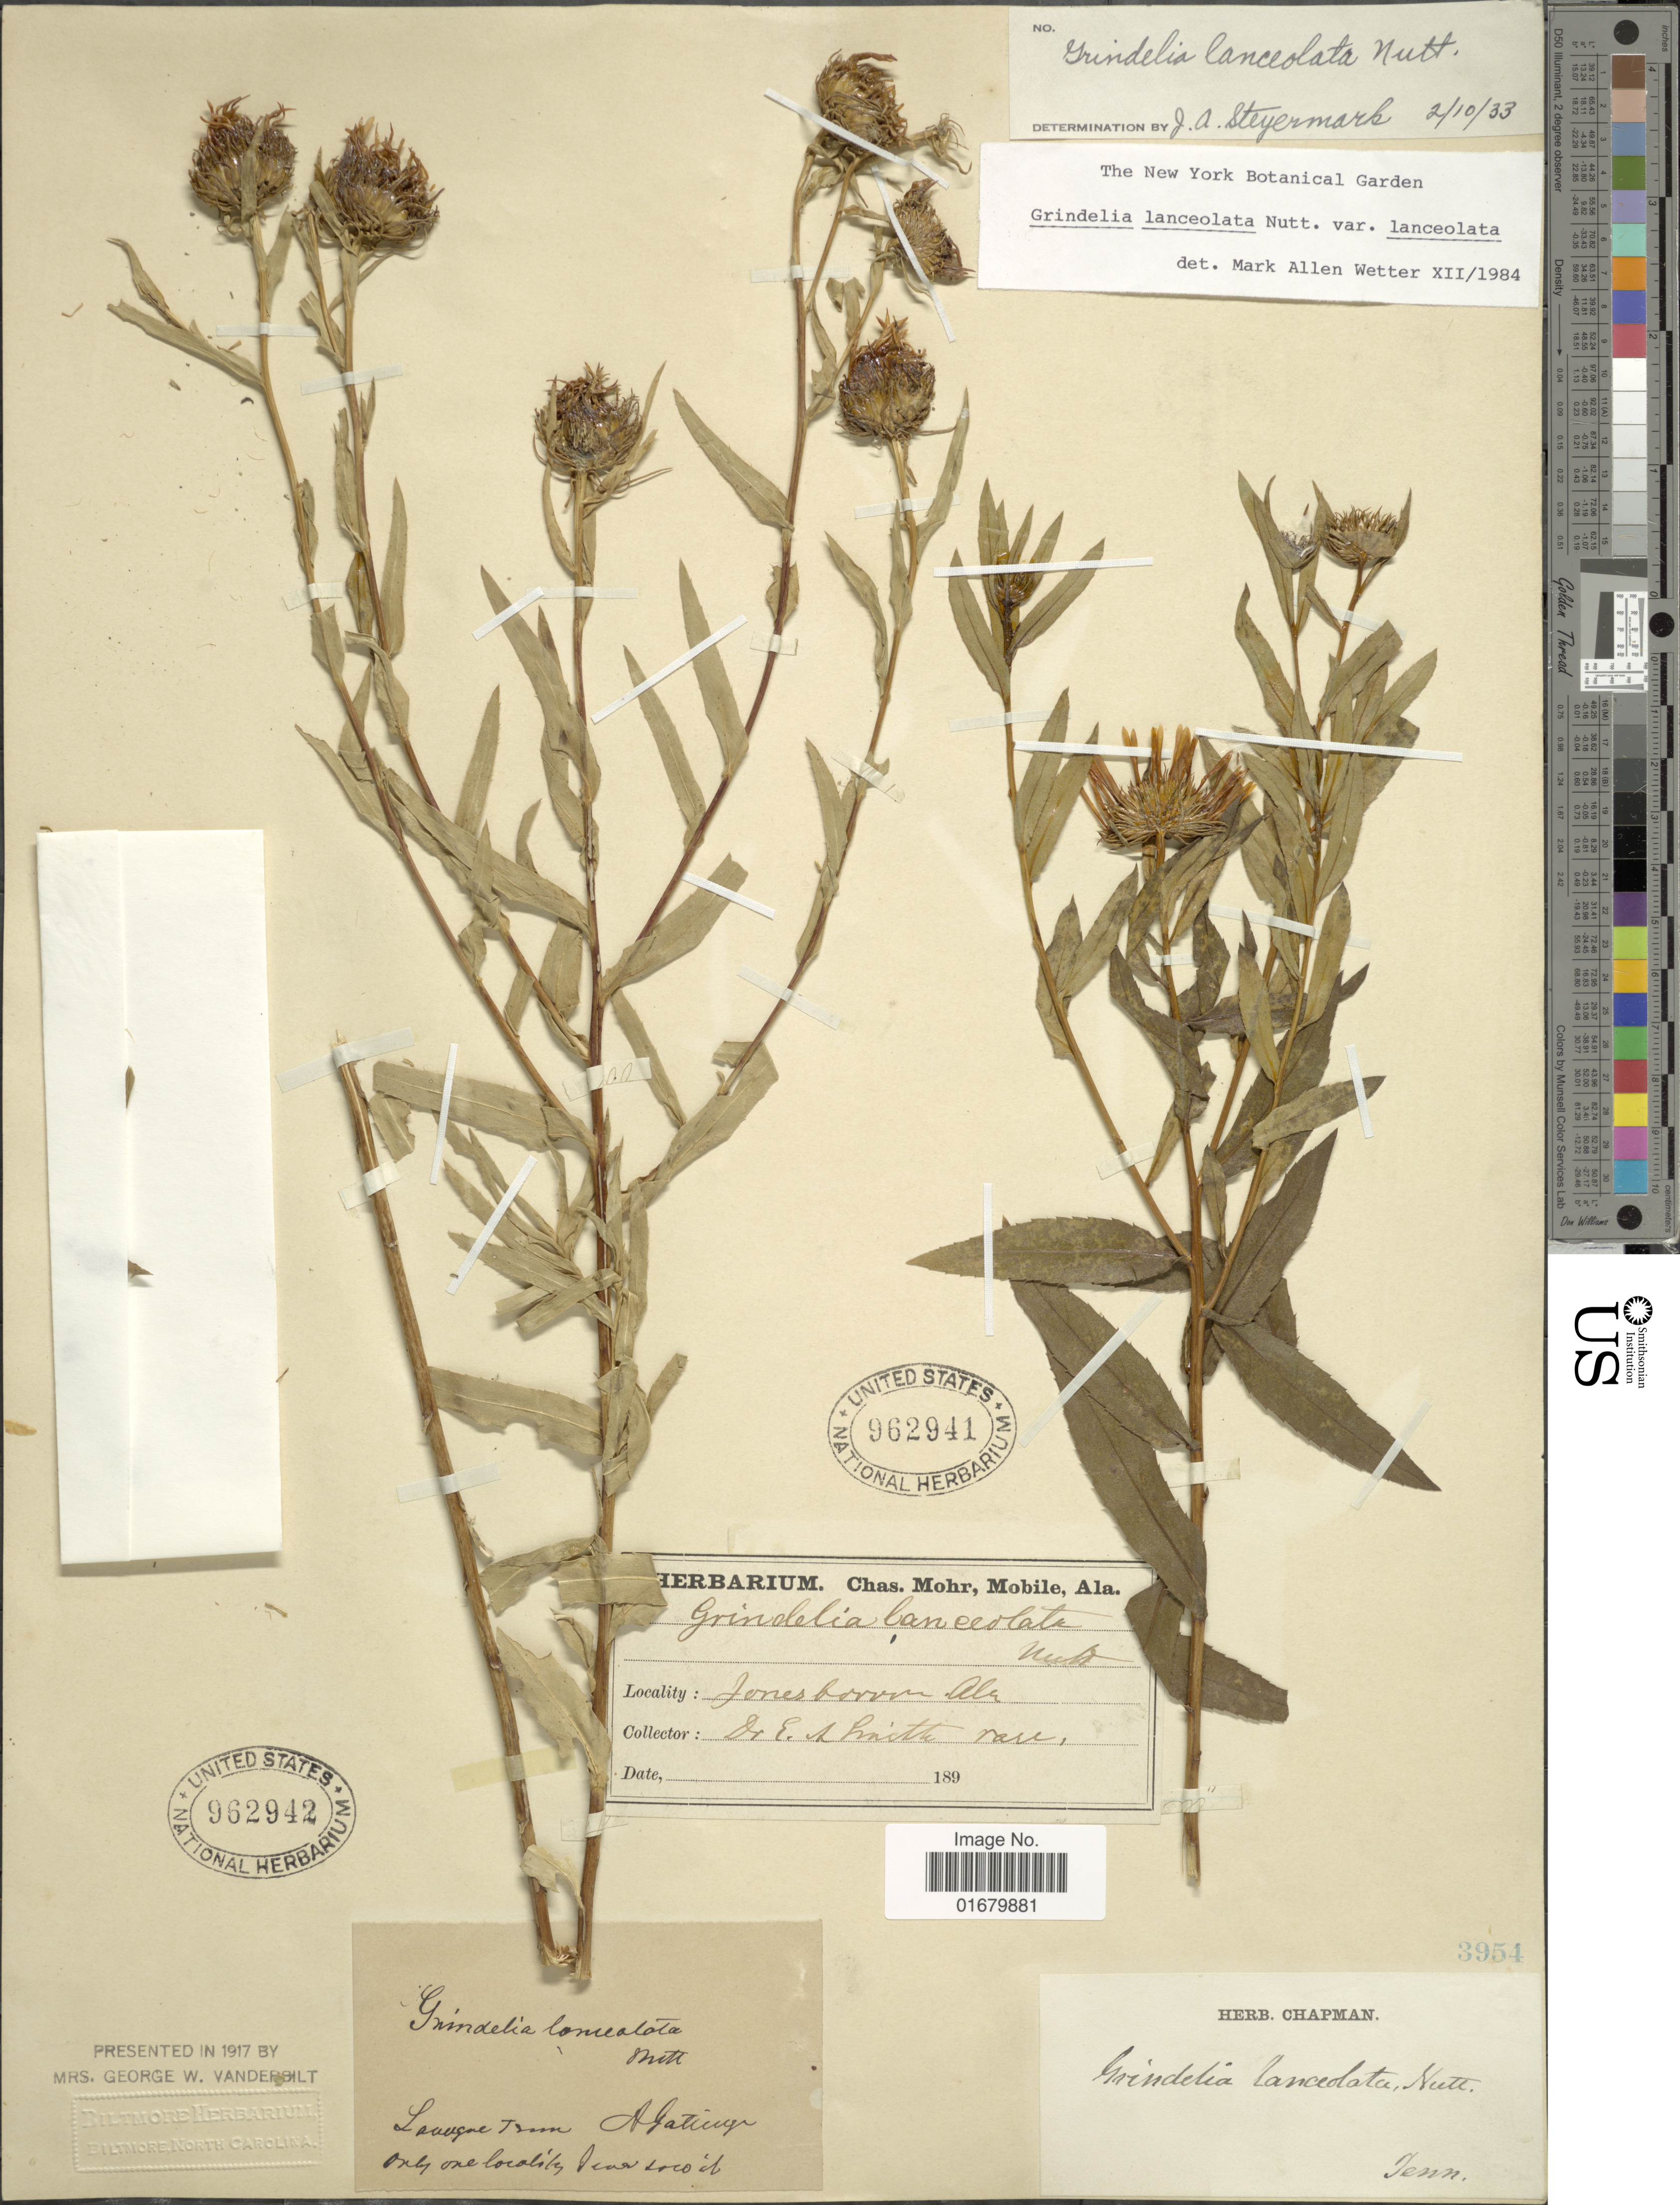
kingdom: Plantae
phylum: Tracheophyta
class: Magnoliopsida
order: Asterales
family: Asteraceae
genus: Grindelia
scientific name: Grindelia lanceolata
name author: Nutt.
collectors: E. L. Smith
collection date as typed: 189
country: United States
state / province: Alabama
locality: Jonesboro.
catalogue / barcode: US 962941